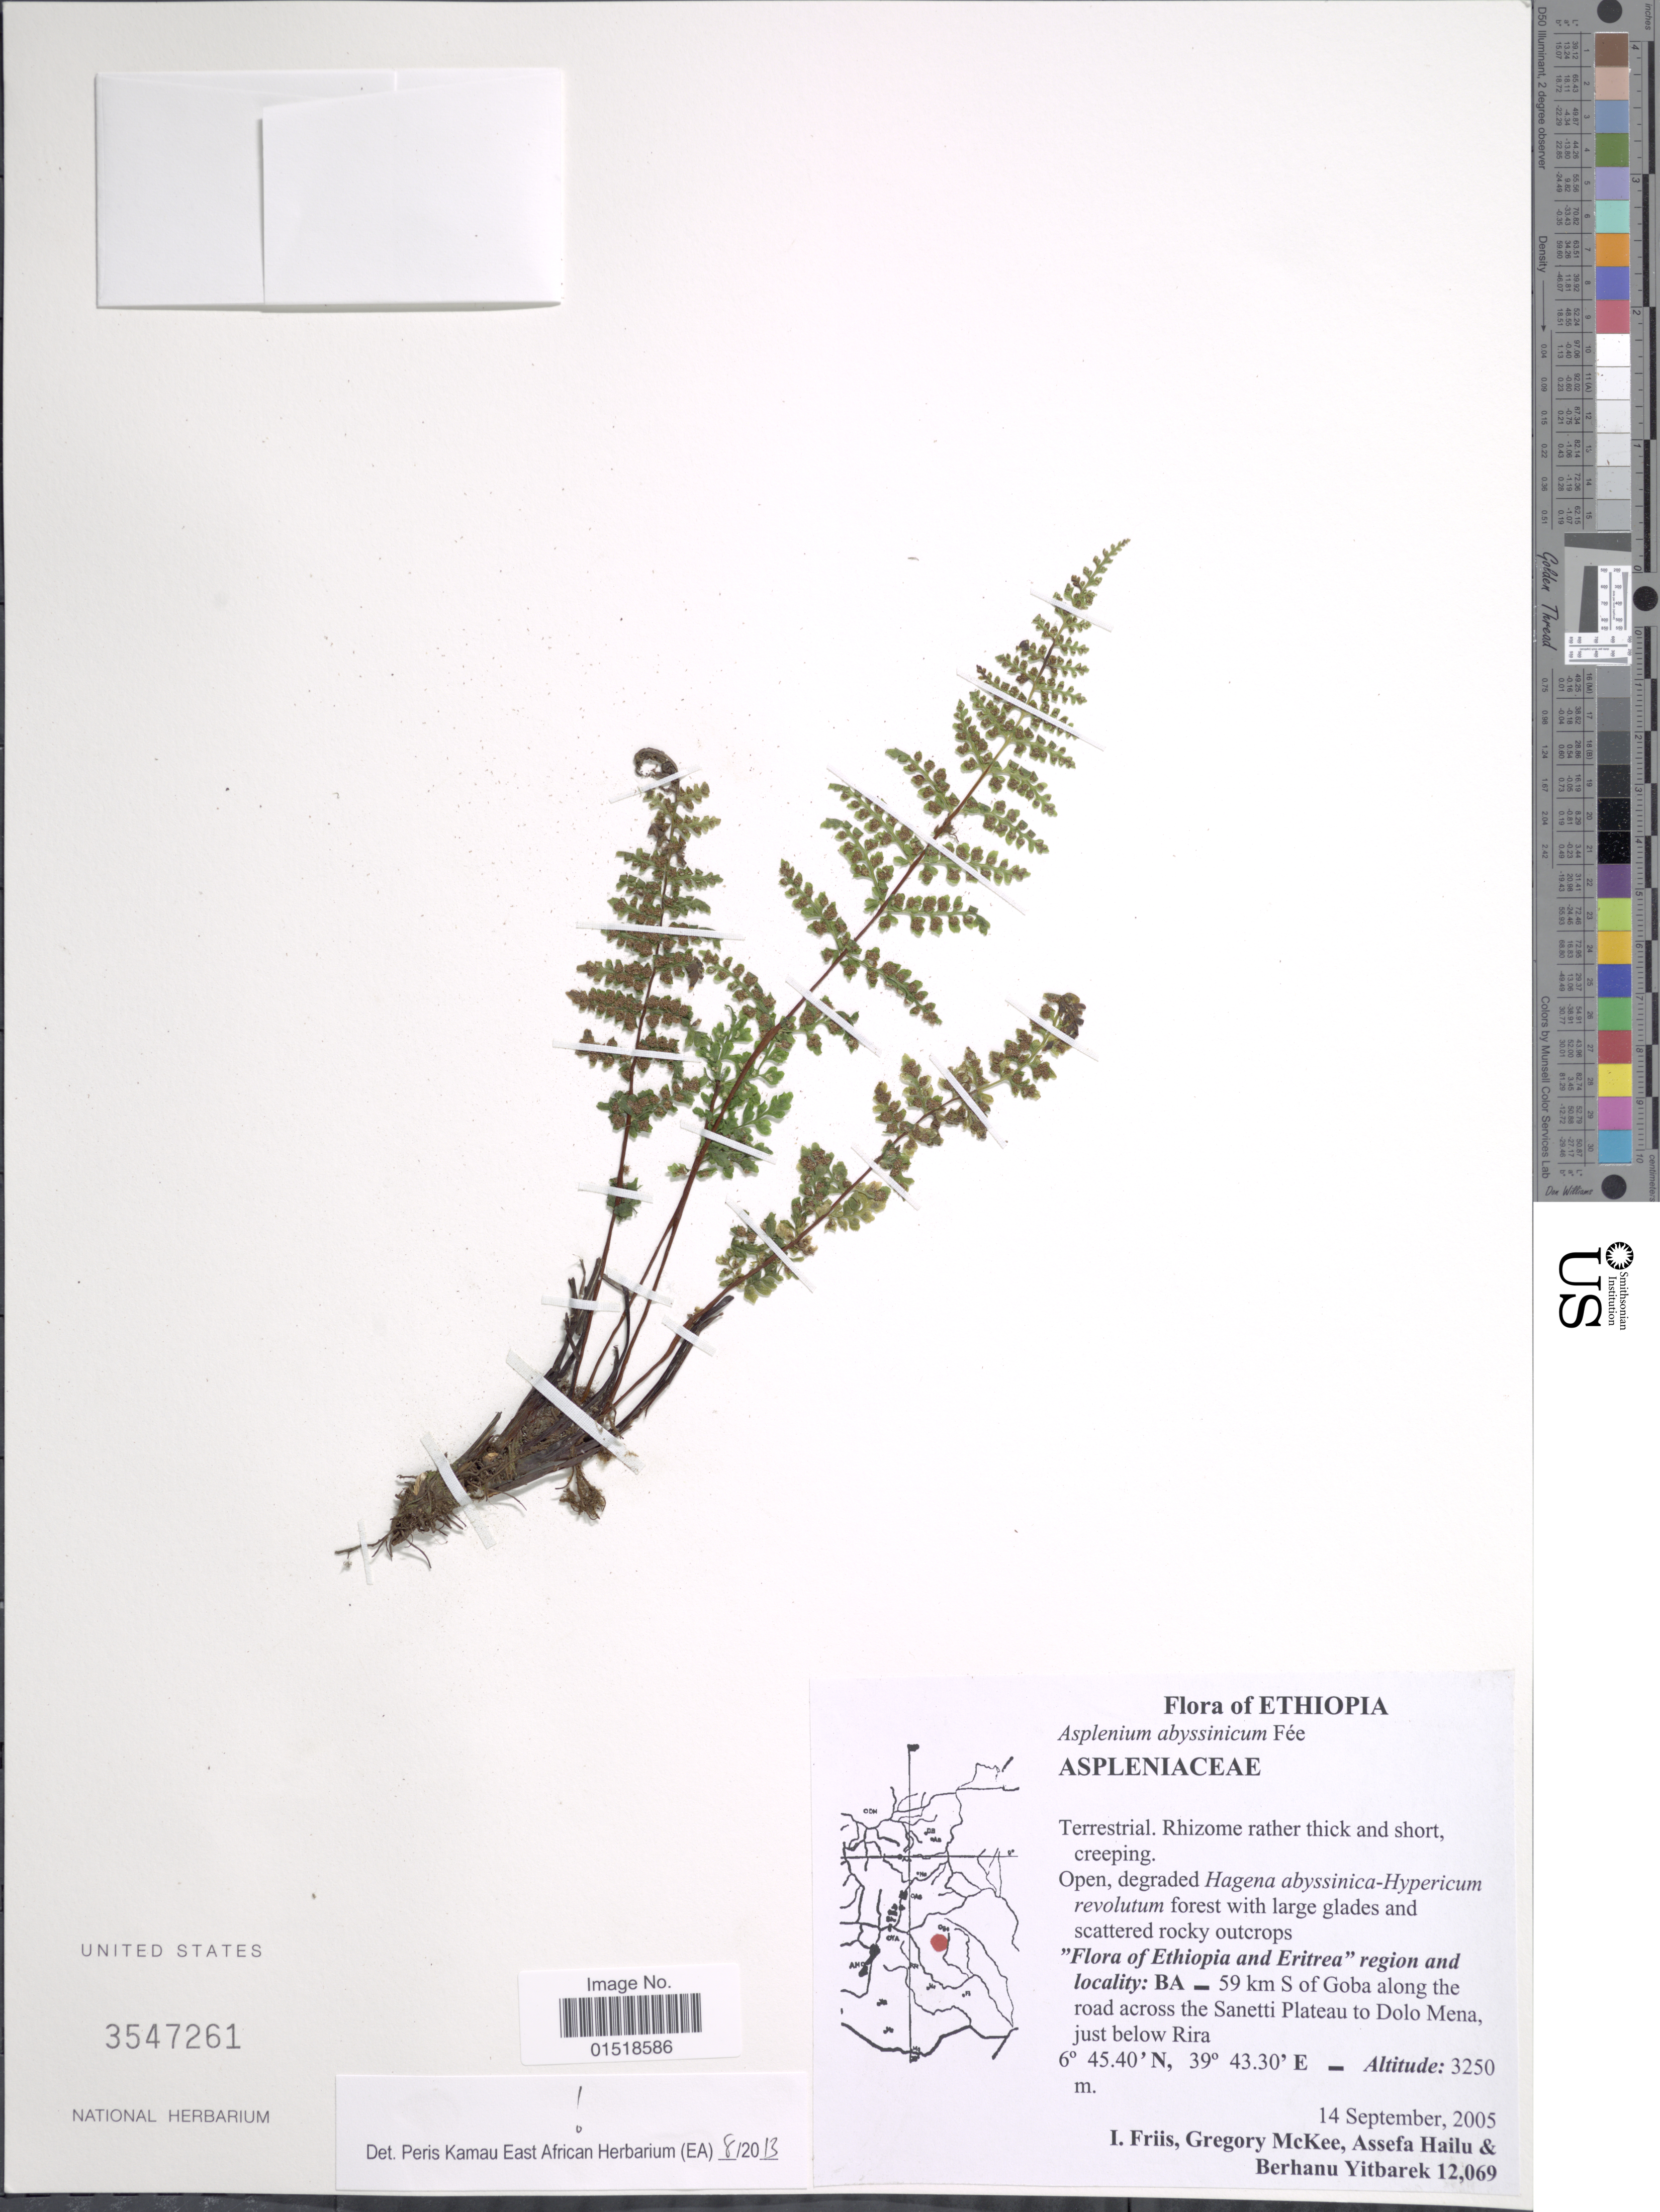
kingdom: Plantae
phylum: Tracheophyta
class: Polypodiopsida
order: Polypodiales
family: Aspleniaceae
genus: Asplenium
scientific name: Asplenium abyssinicum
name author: Fée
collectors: I. Friis, G. S. McKee, A. Hailu & B. Yitbarek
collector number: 12069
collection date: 2005-09-14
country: Ethiopia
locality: BA_ 59 km S of Goba along the road across the Sanetti Plateau to Dolo Mena, just below Rira.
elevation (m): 3250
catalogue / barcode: US 3547261